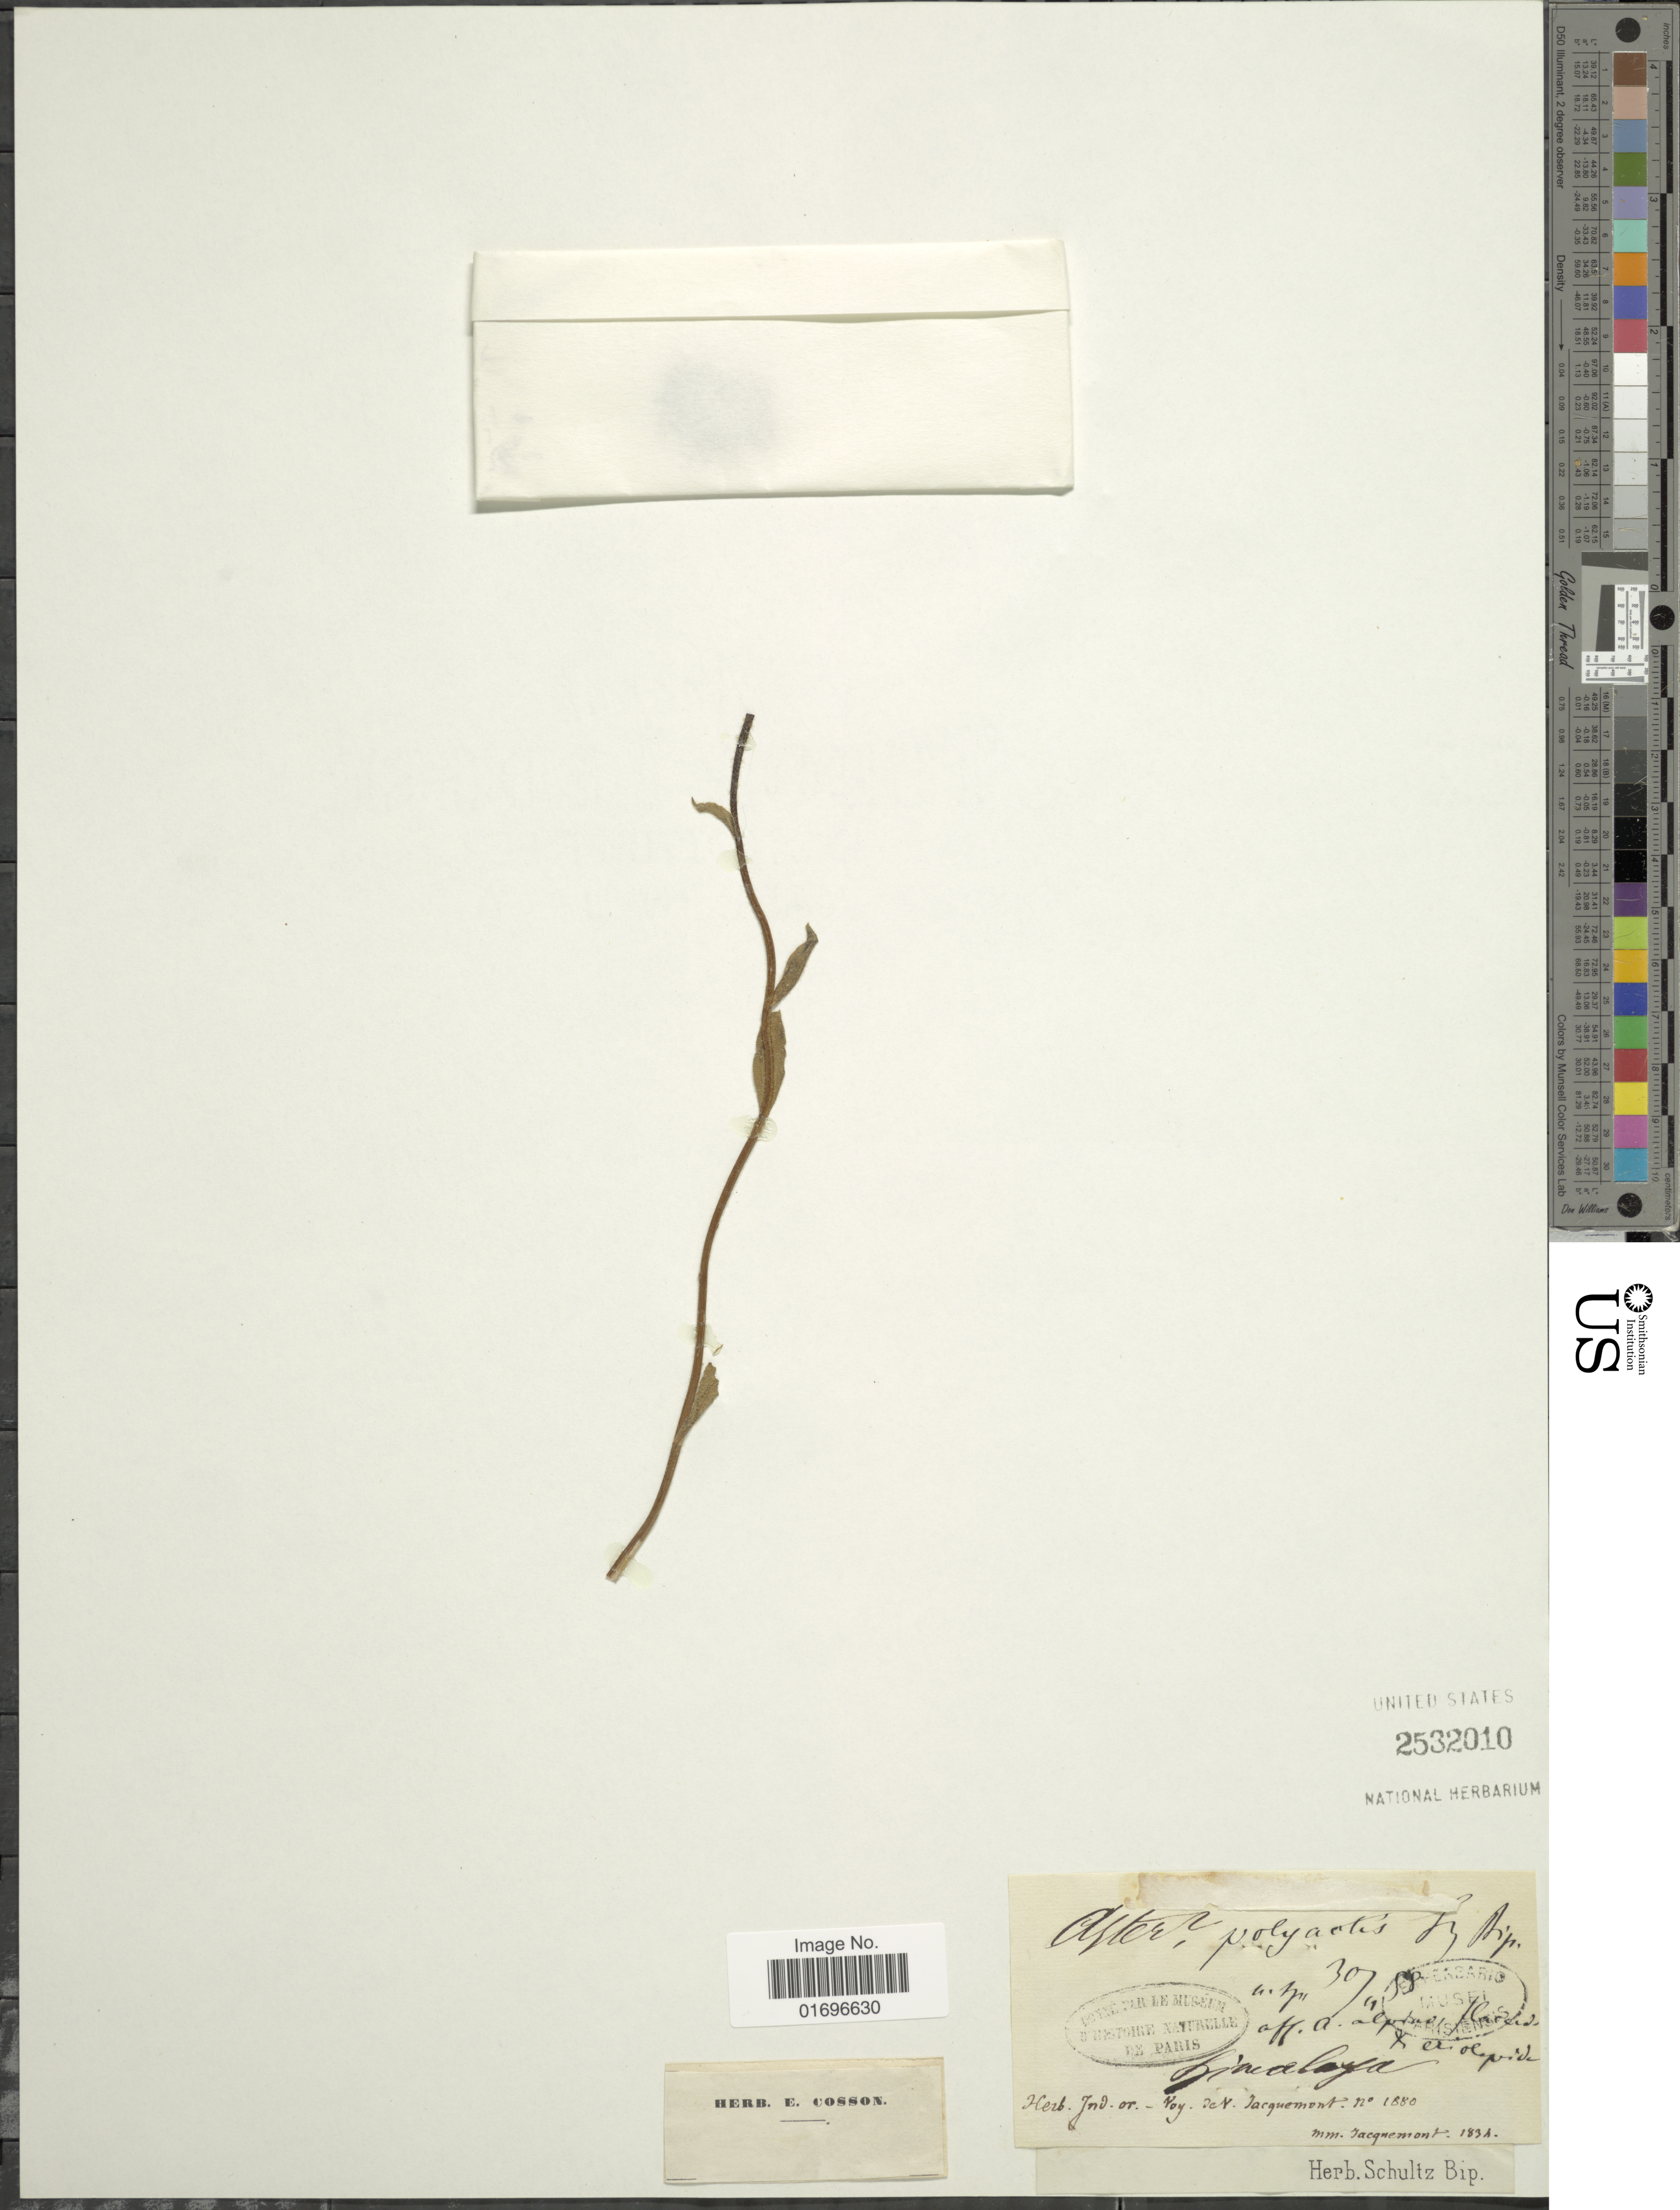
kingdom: Plantae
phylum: Tracheophyta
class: Magnoliopsida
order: Asterales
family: Asteraceae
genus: Aster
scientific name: Aster polyactis Sch. Bip. sp. nov. ined.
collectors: V. Jacquemont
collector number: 1880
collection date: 1831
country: India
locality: Himalaya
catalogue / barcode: US 2532010